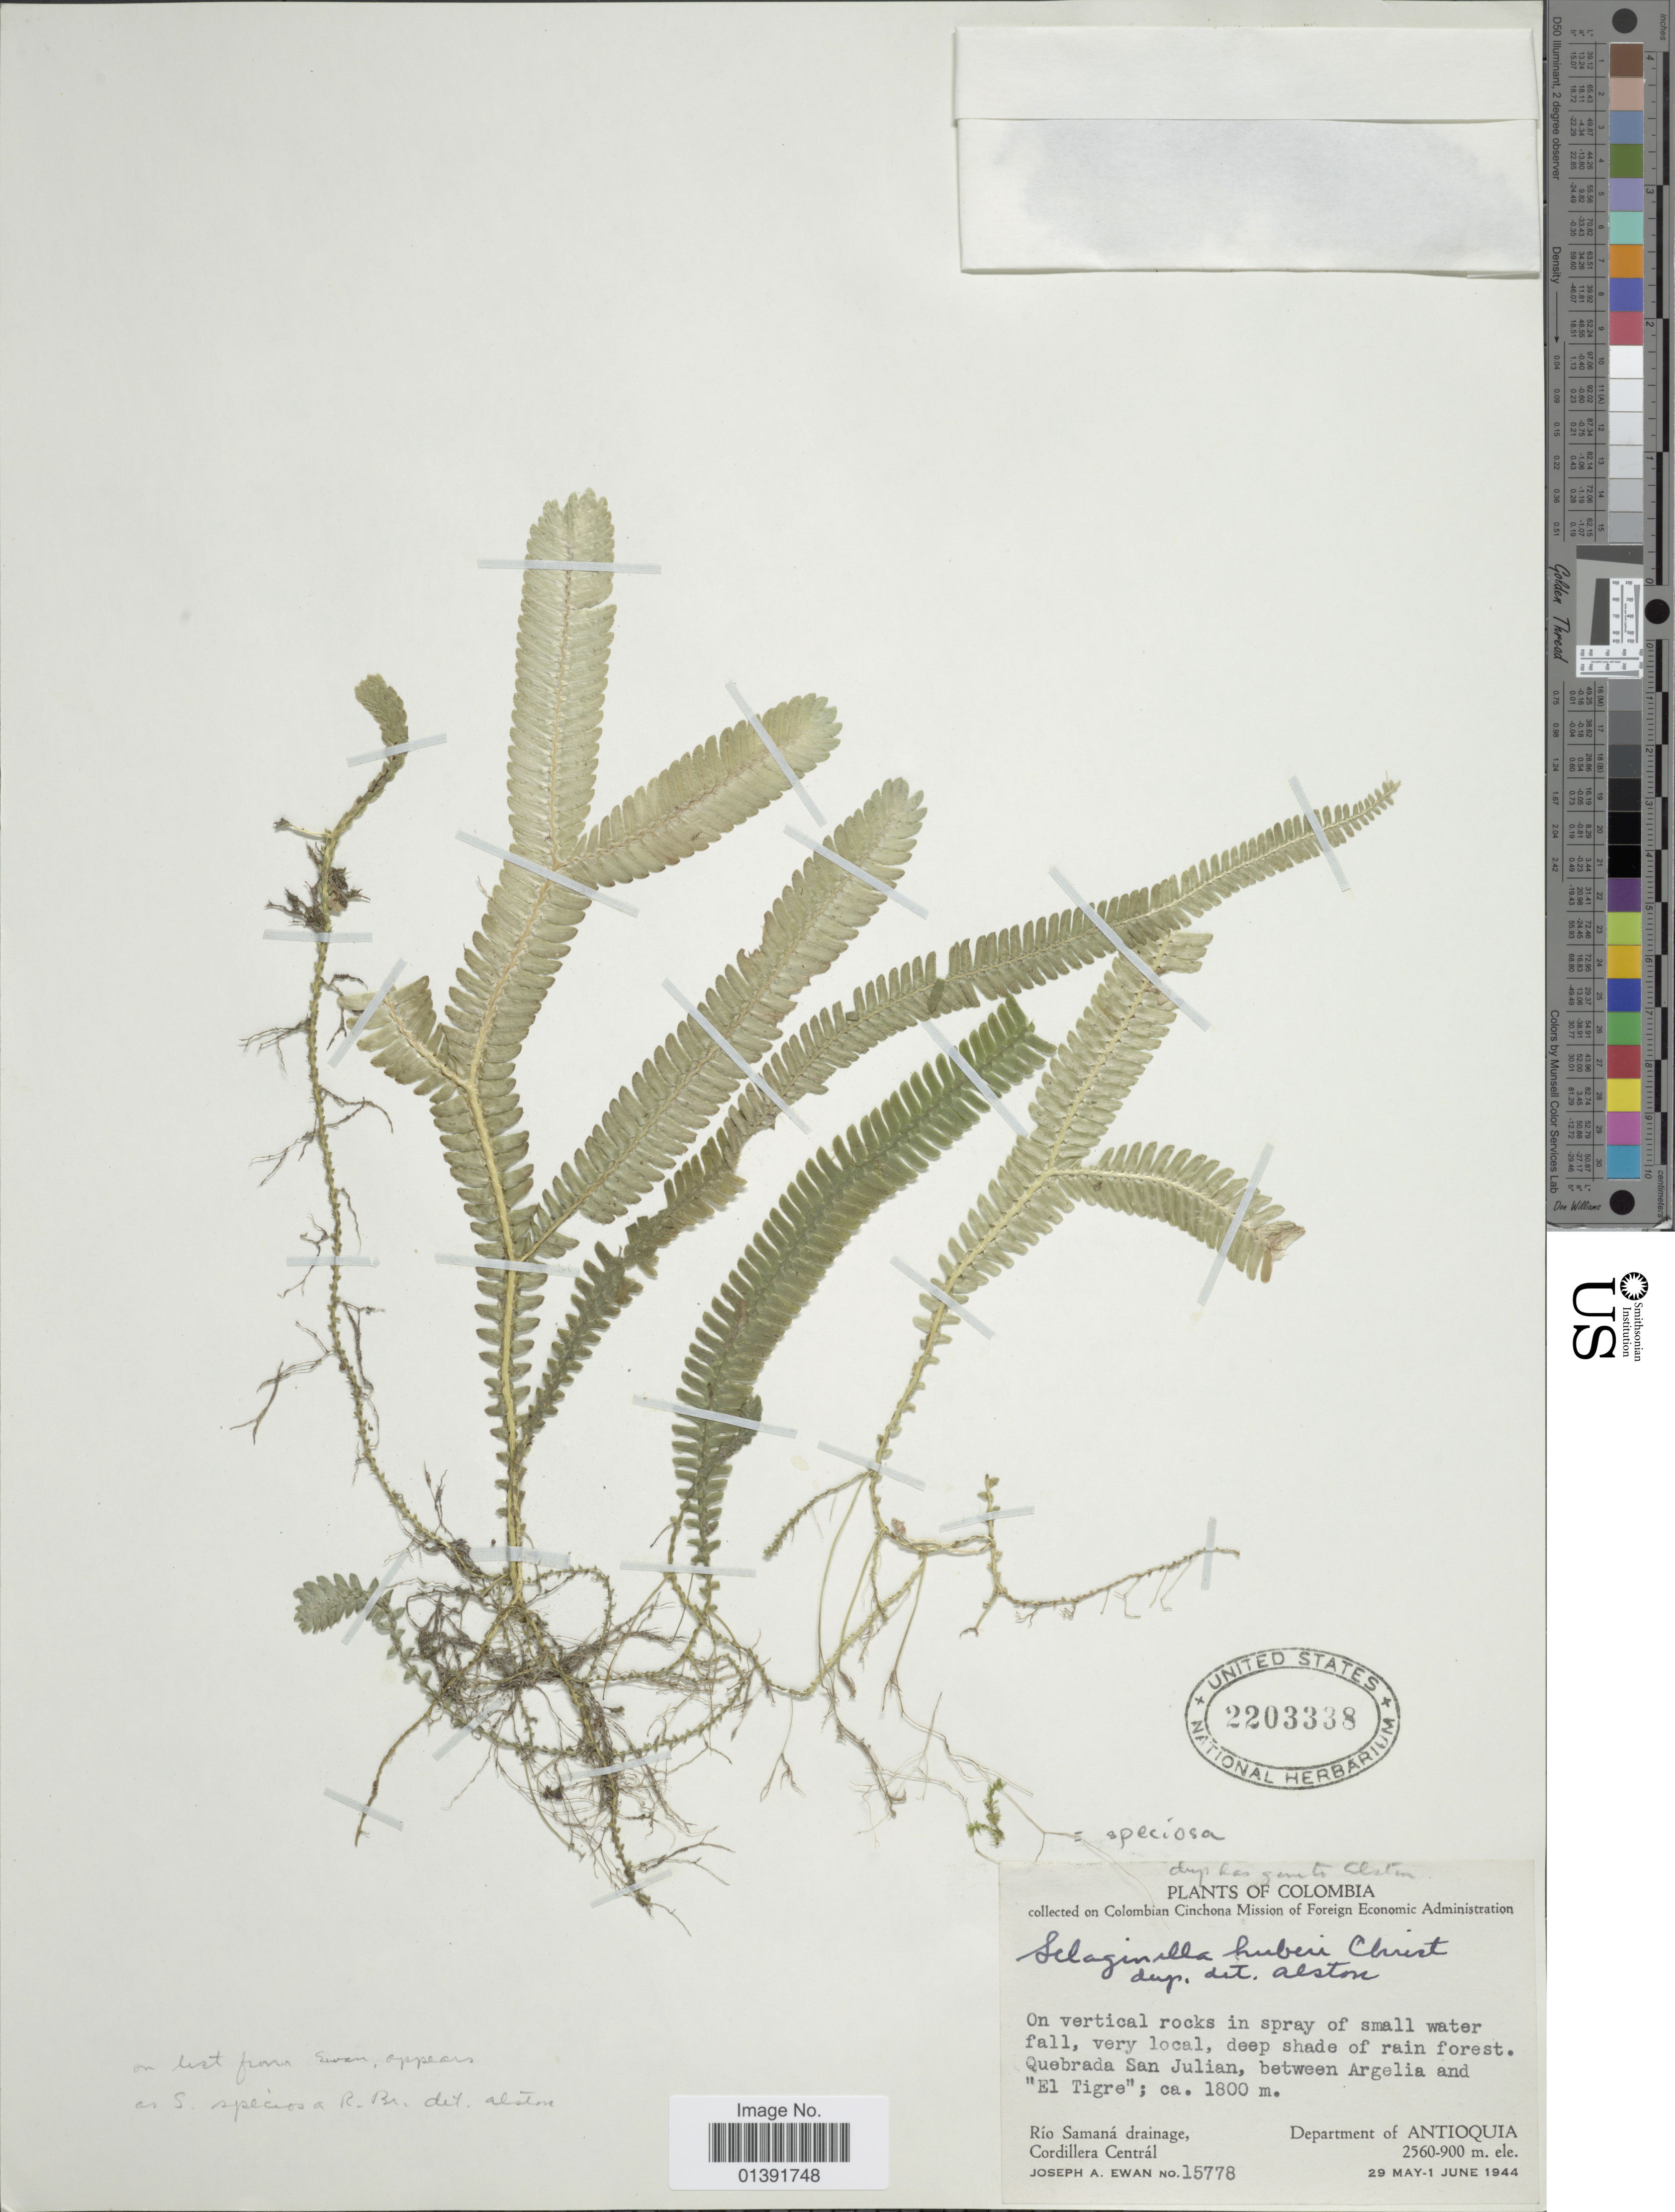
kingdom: Plantae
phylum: Tracheophyta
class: Lycopodiopsida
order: Selaginellales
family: Selaginellaceae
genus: Selaginella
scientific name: Selaginella speciosa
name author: A. Braun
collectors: J. A. Ewan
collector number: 15778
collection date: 1944-05-29/1944-06-01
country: Colombia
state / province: Antioquia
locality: Quebrada San Julian, between Argelia and "El Tigre", Rio Saman drainage, Cordillera Central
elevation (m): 1800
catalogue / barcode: US 2203338